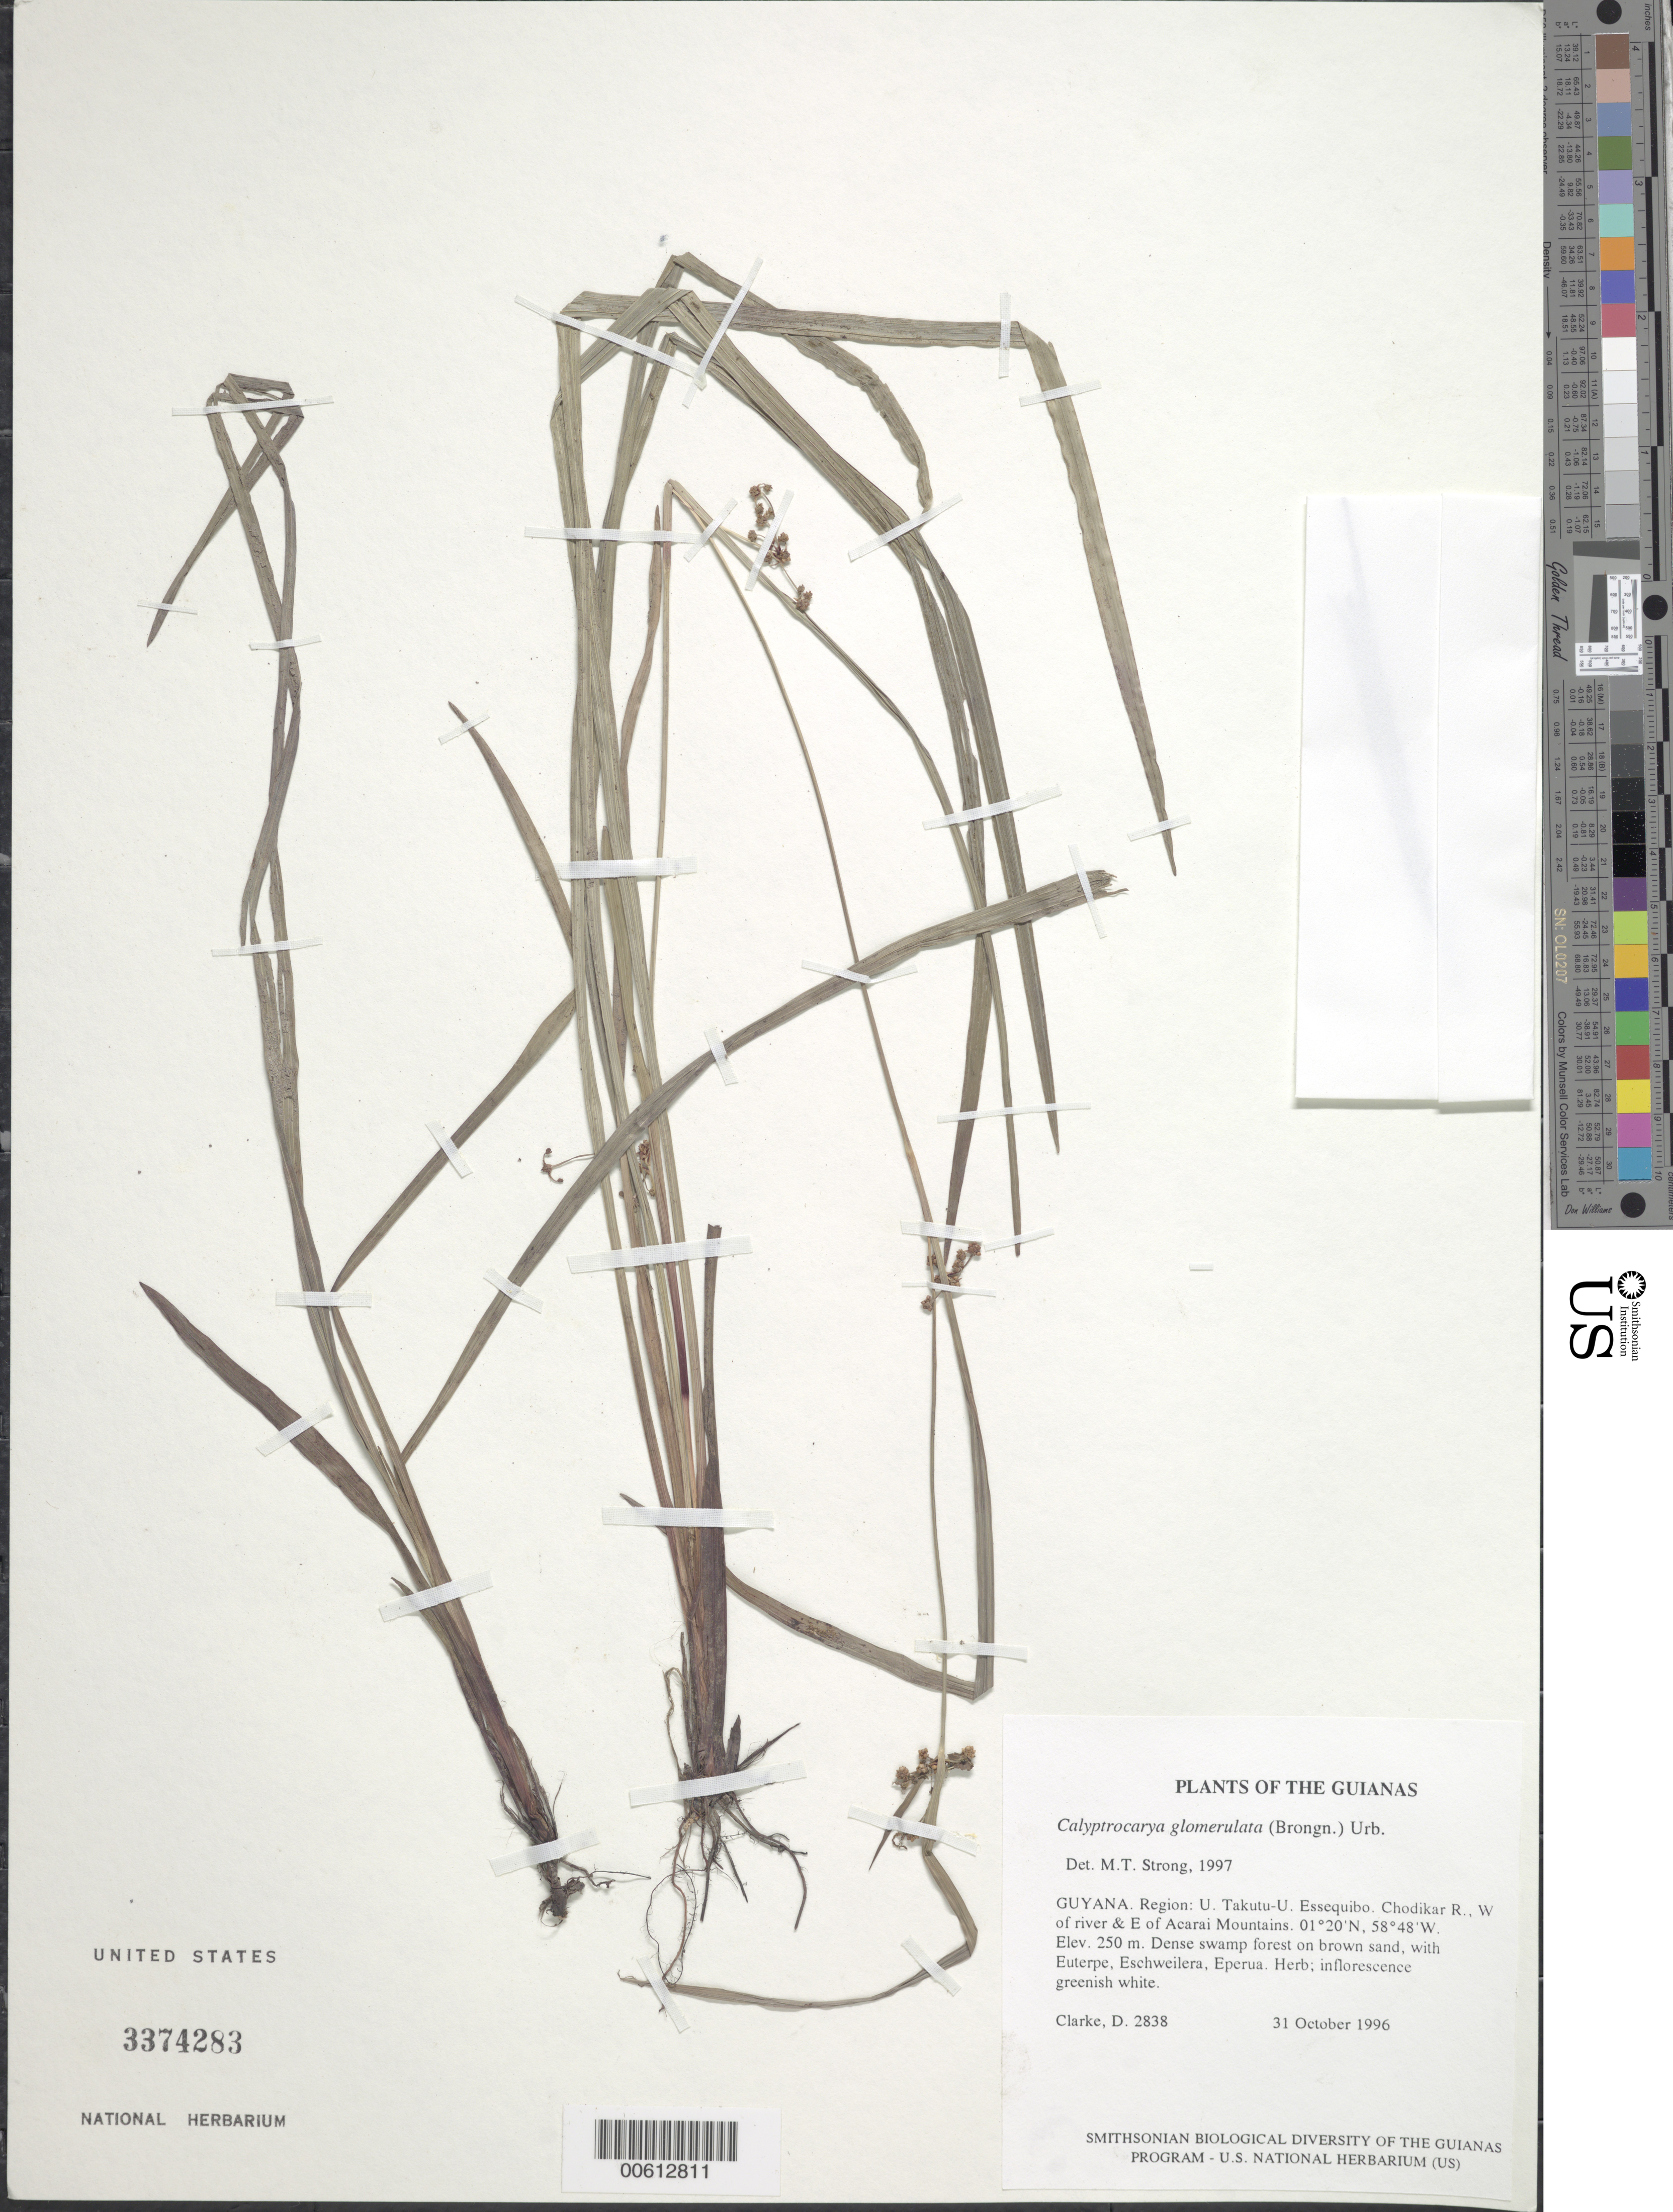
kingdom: Plantae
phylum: Tracheophyta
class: Liliopsida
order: Poales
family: Cyperaceae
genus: Calyptrocarya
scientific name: Calyptrocarya glomerulata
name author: (Brongn.) Urb.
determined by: Strong, M. T., (US), Smithsonian Institution - National Museum of Natural History (UNITED STATES)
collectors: H. D. Clarke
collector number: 2838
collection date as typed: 31 October 1996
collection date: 1996-10-31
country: Guyana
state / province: U. Takutu-U. Essequibo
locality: Chodikar R., W of river & E of Acarai Mountains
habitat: Dense swamp forest on brown sand, with Euterpe, Eschweilera, Eperua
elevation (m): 250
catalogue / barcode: US 3374283